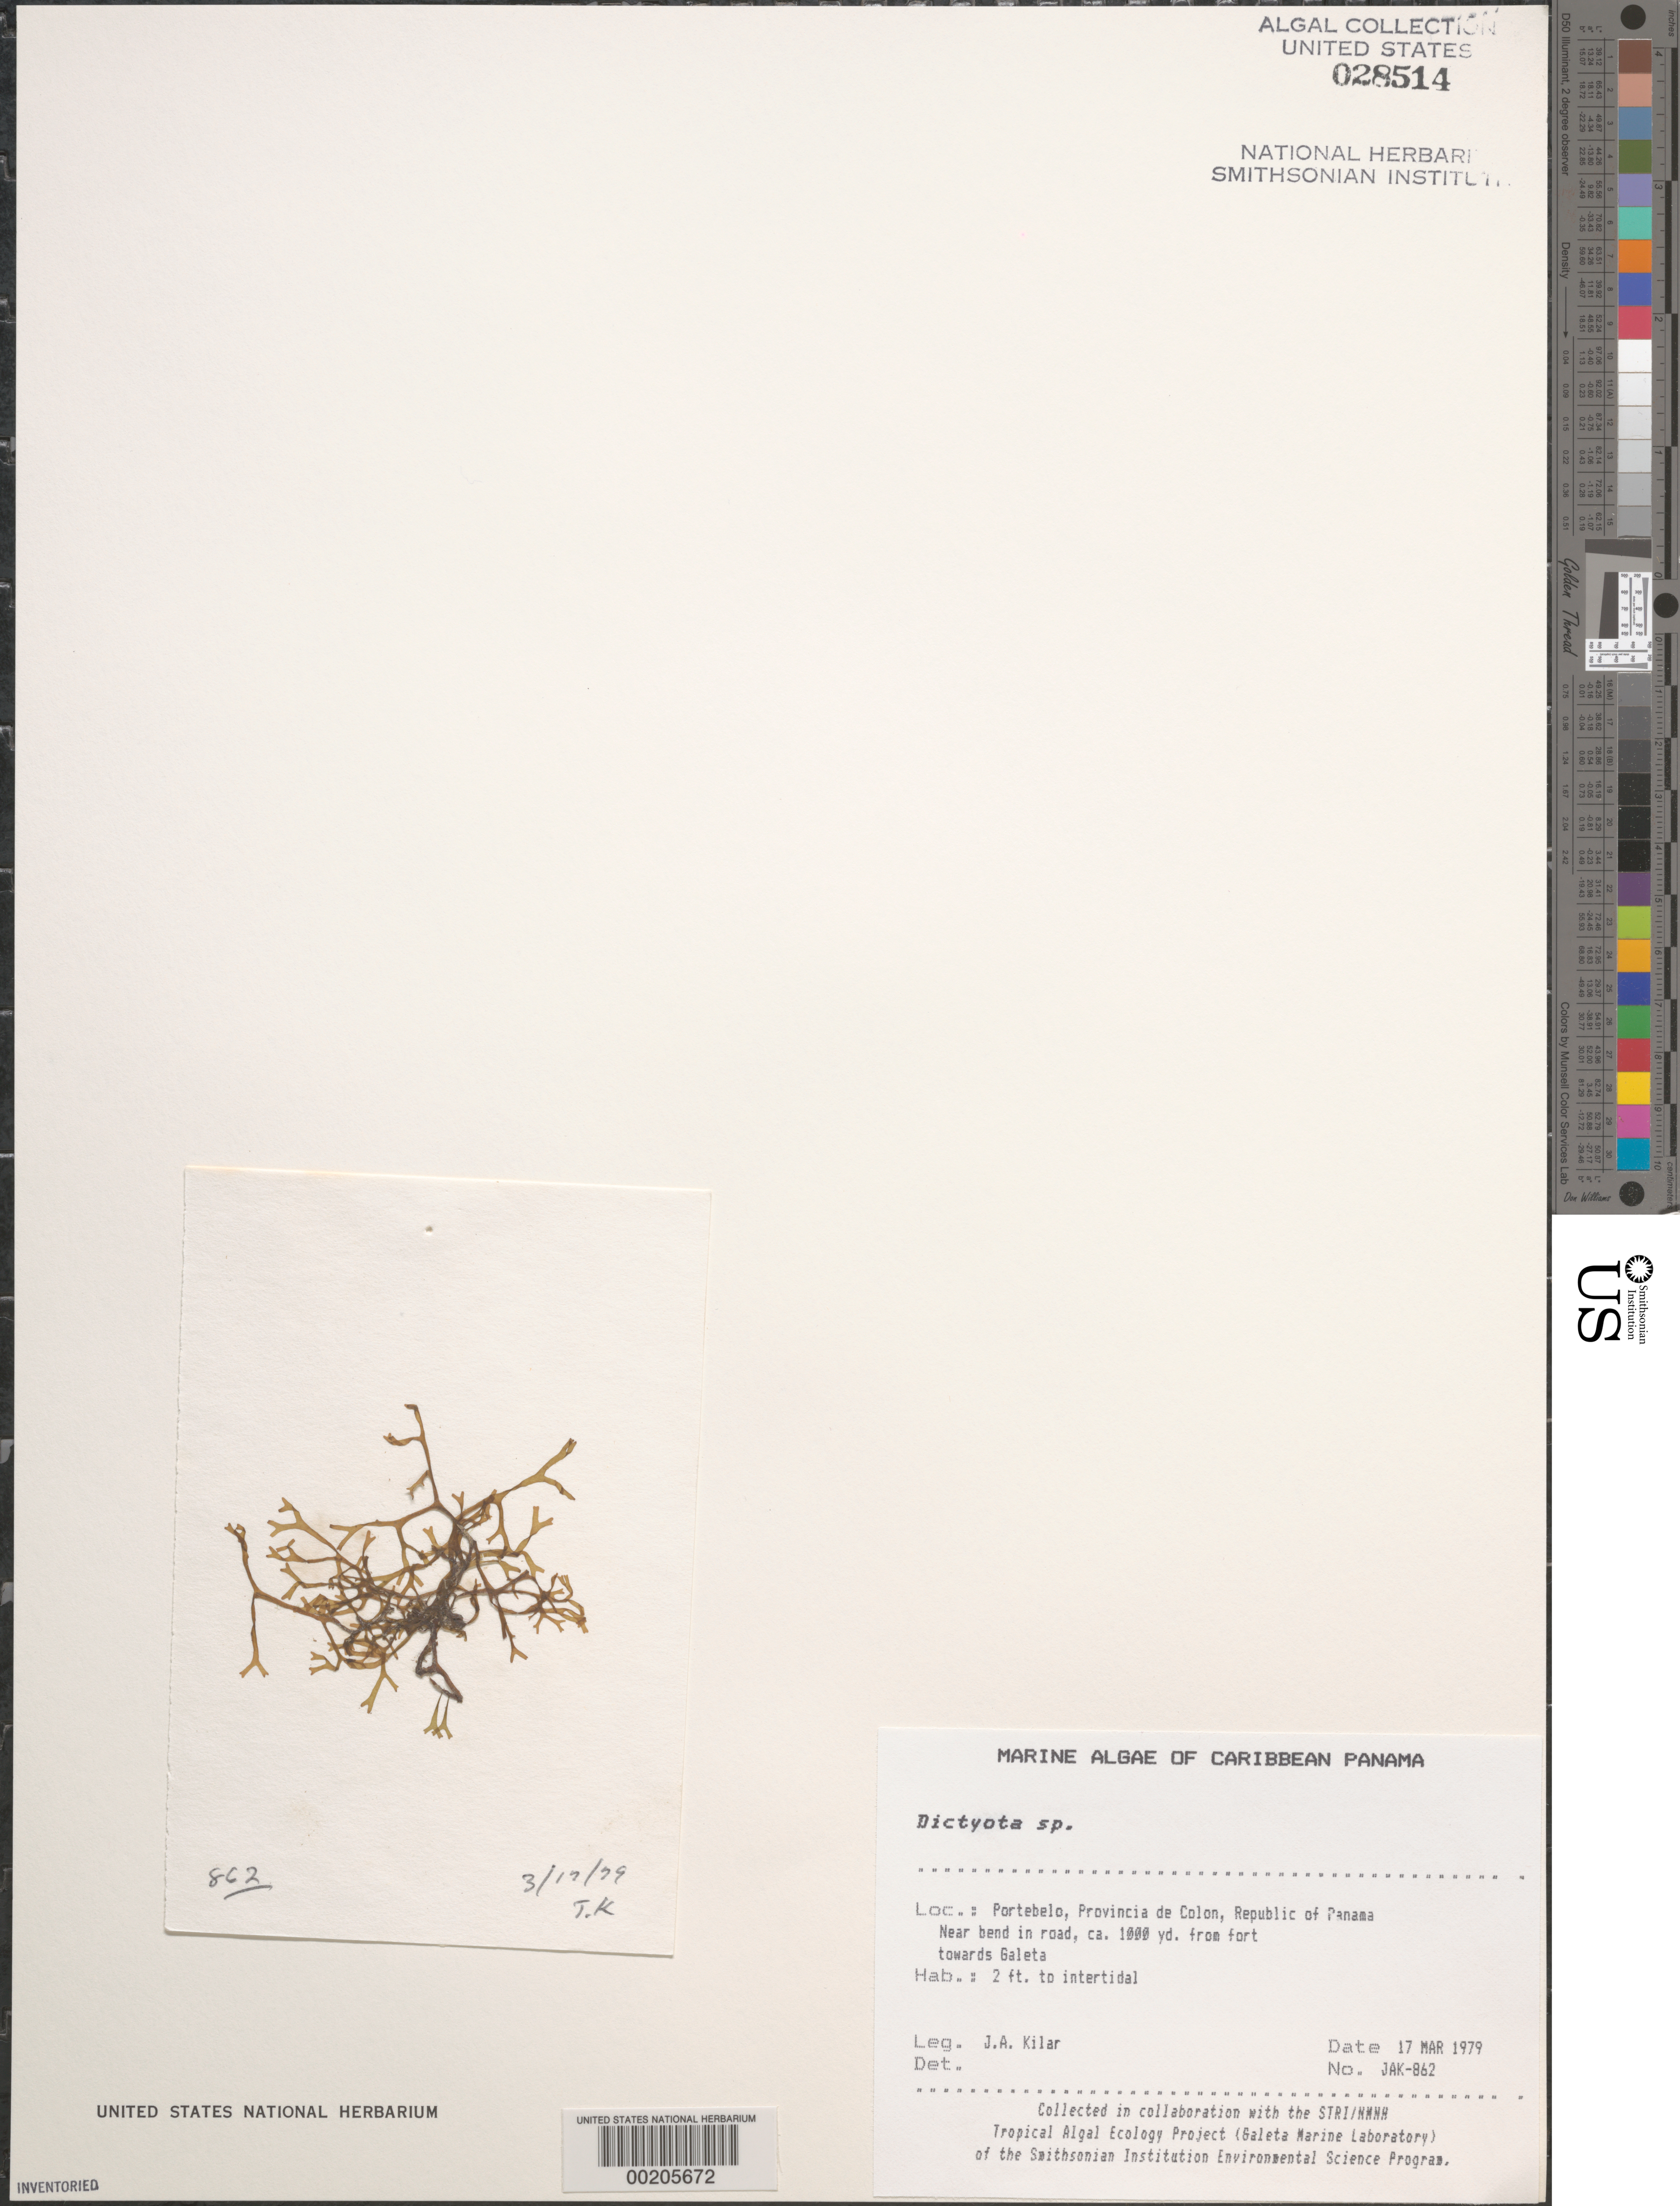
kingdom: Chromista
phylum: Ochrophyta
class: Phaeophyceae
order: Dictyotales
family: Dictyotaceae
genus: Dictyota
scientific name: Dictyota sp.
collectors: J. A. Kilar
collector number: JAK-862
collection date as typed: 17 Mar 1979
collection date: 1979-03-17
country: Panama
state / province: Colón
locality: Portebelo, near the Fort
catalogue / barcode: US 28514